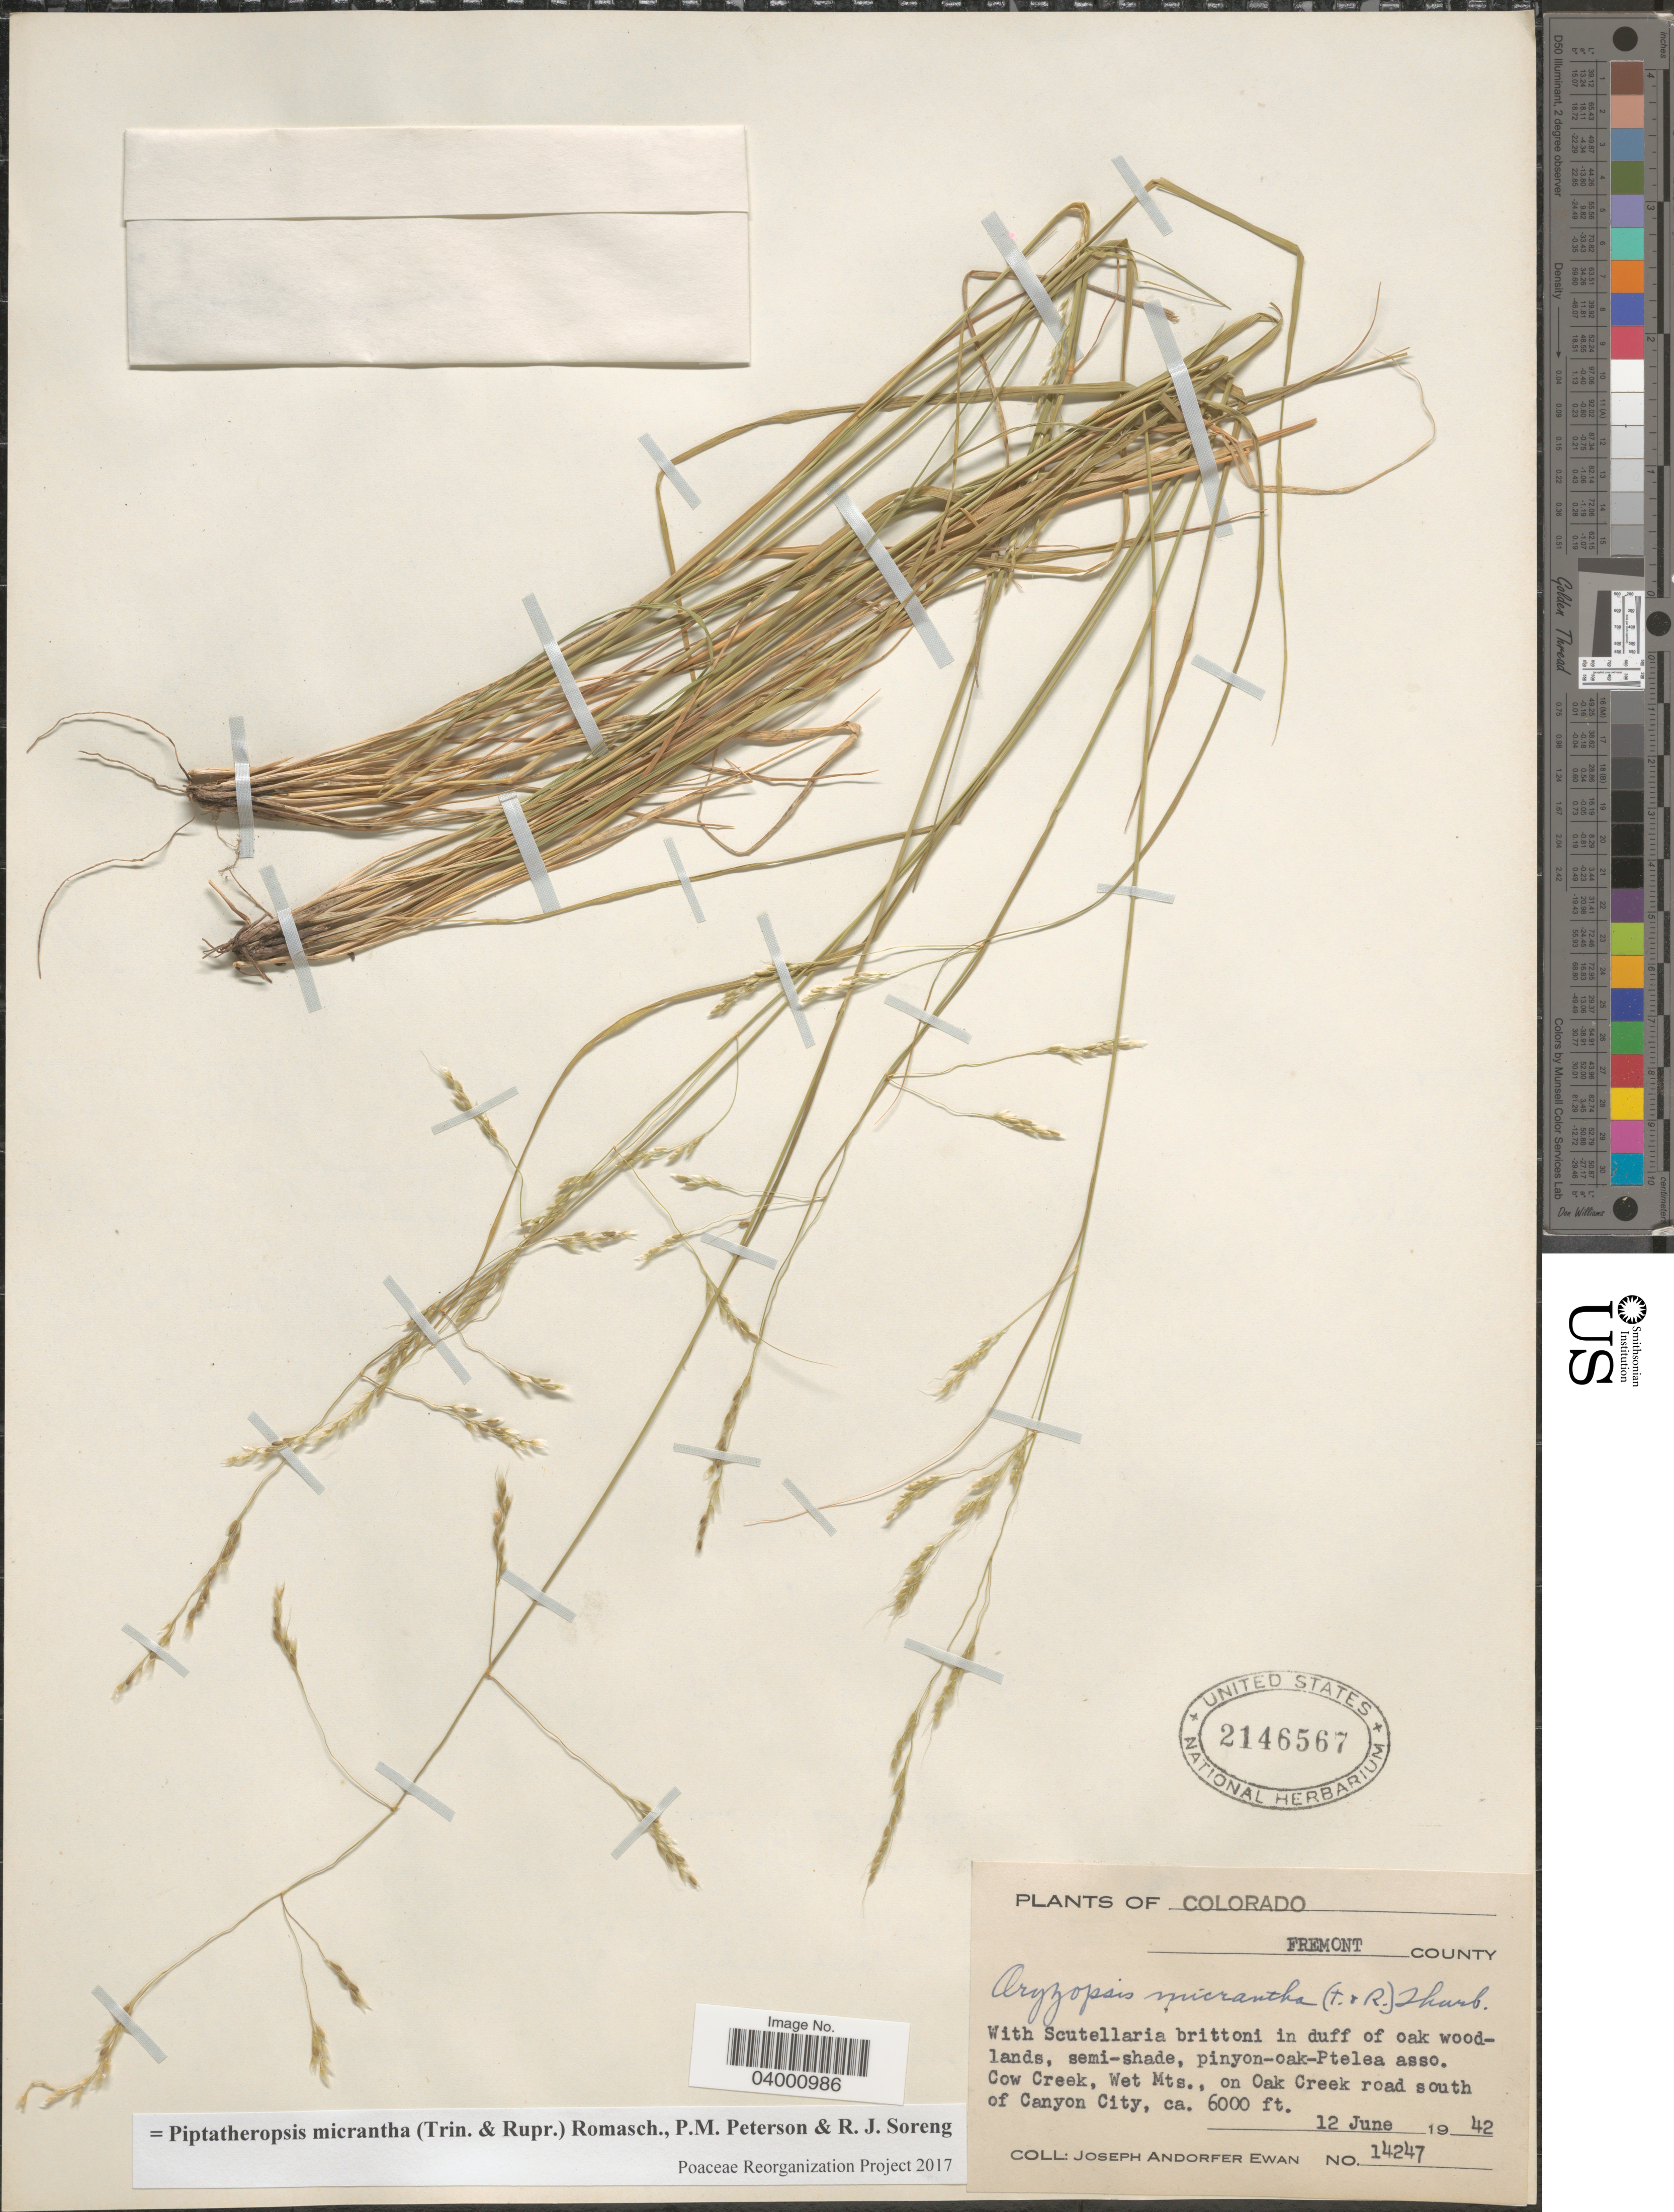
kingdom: Plantae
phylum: Tracheophyta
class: Liliopsida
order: Poales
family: Poaceae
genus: Piptatheropsis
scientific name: Piptatheropsis micrantha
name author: (Trin. & Rupr.) Romasch.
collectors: J. A. Ewan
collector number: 14247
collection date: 1942-06-12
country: United States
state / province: Colorado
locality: Fremont County. Cow Creek, Wet Mts., on Oak Creek road south of Canyon City.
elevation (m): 1829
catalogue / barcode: US 2146567